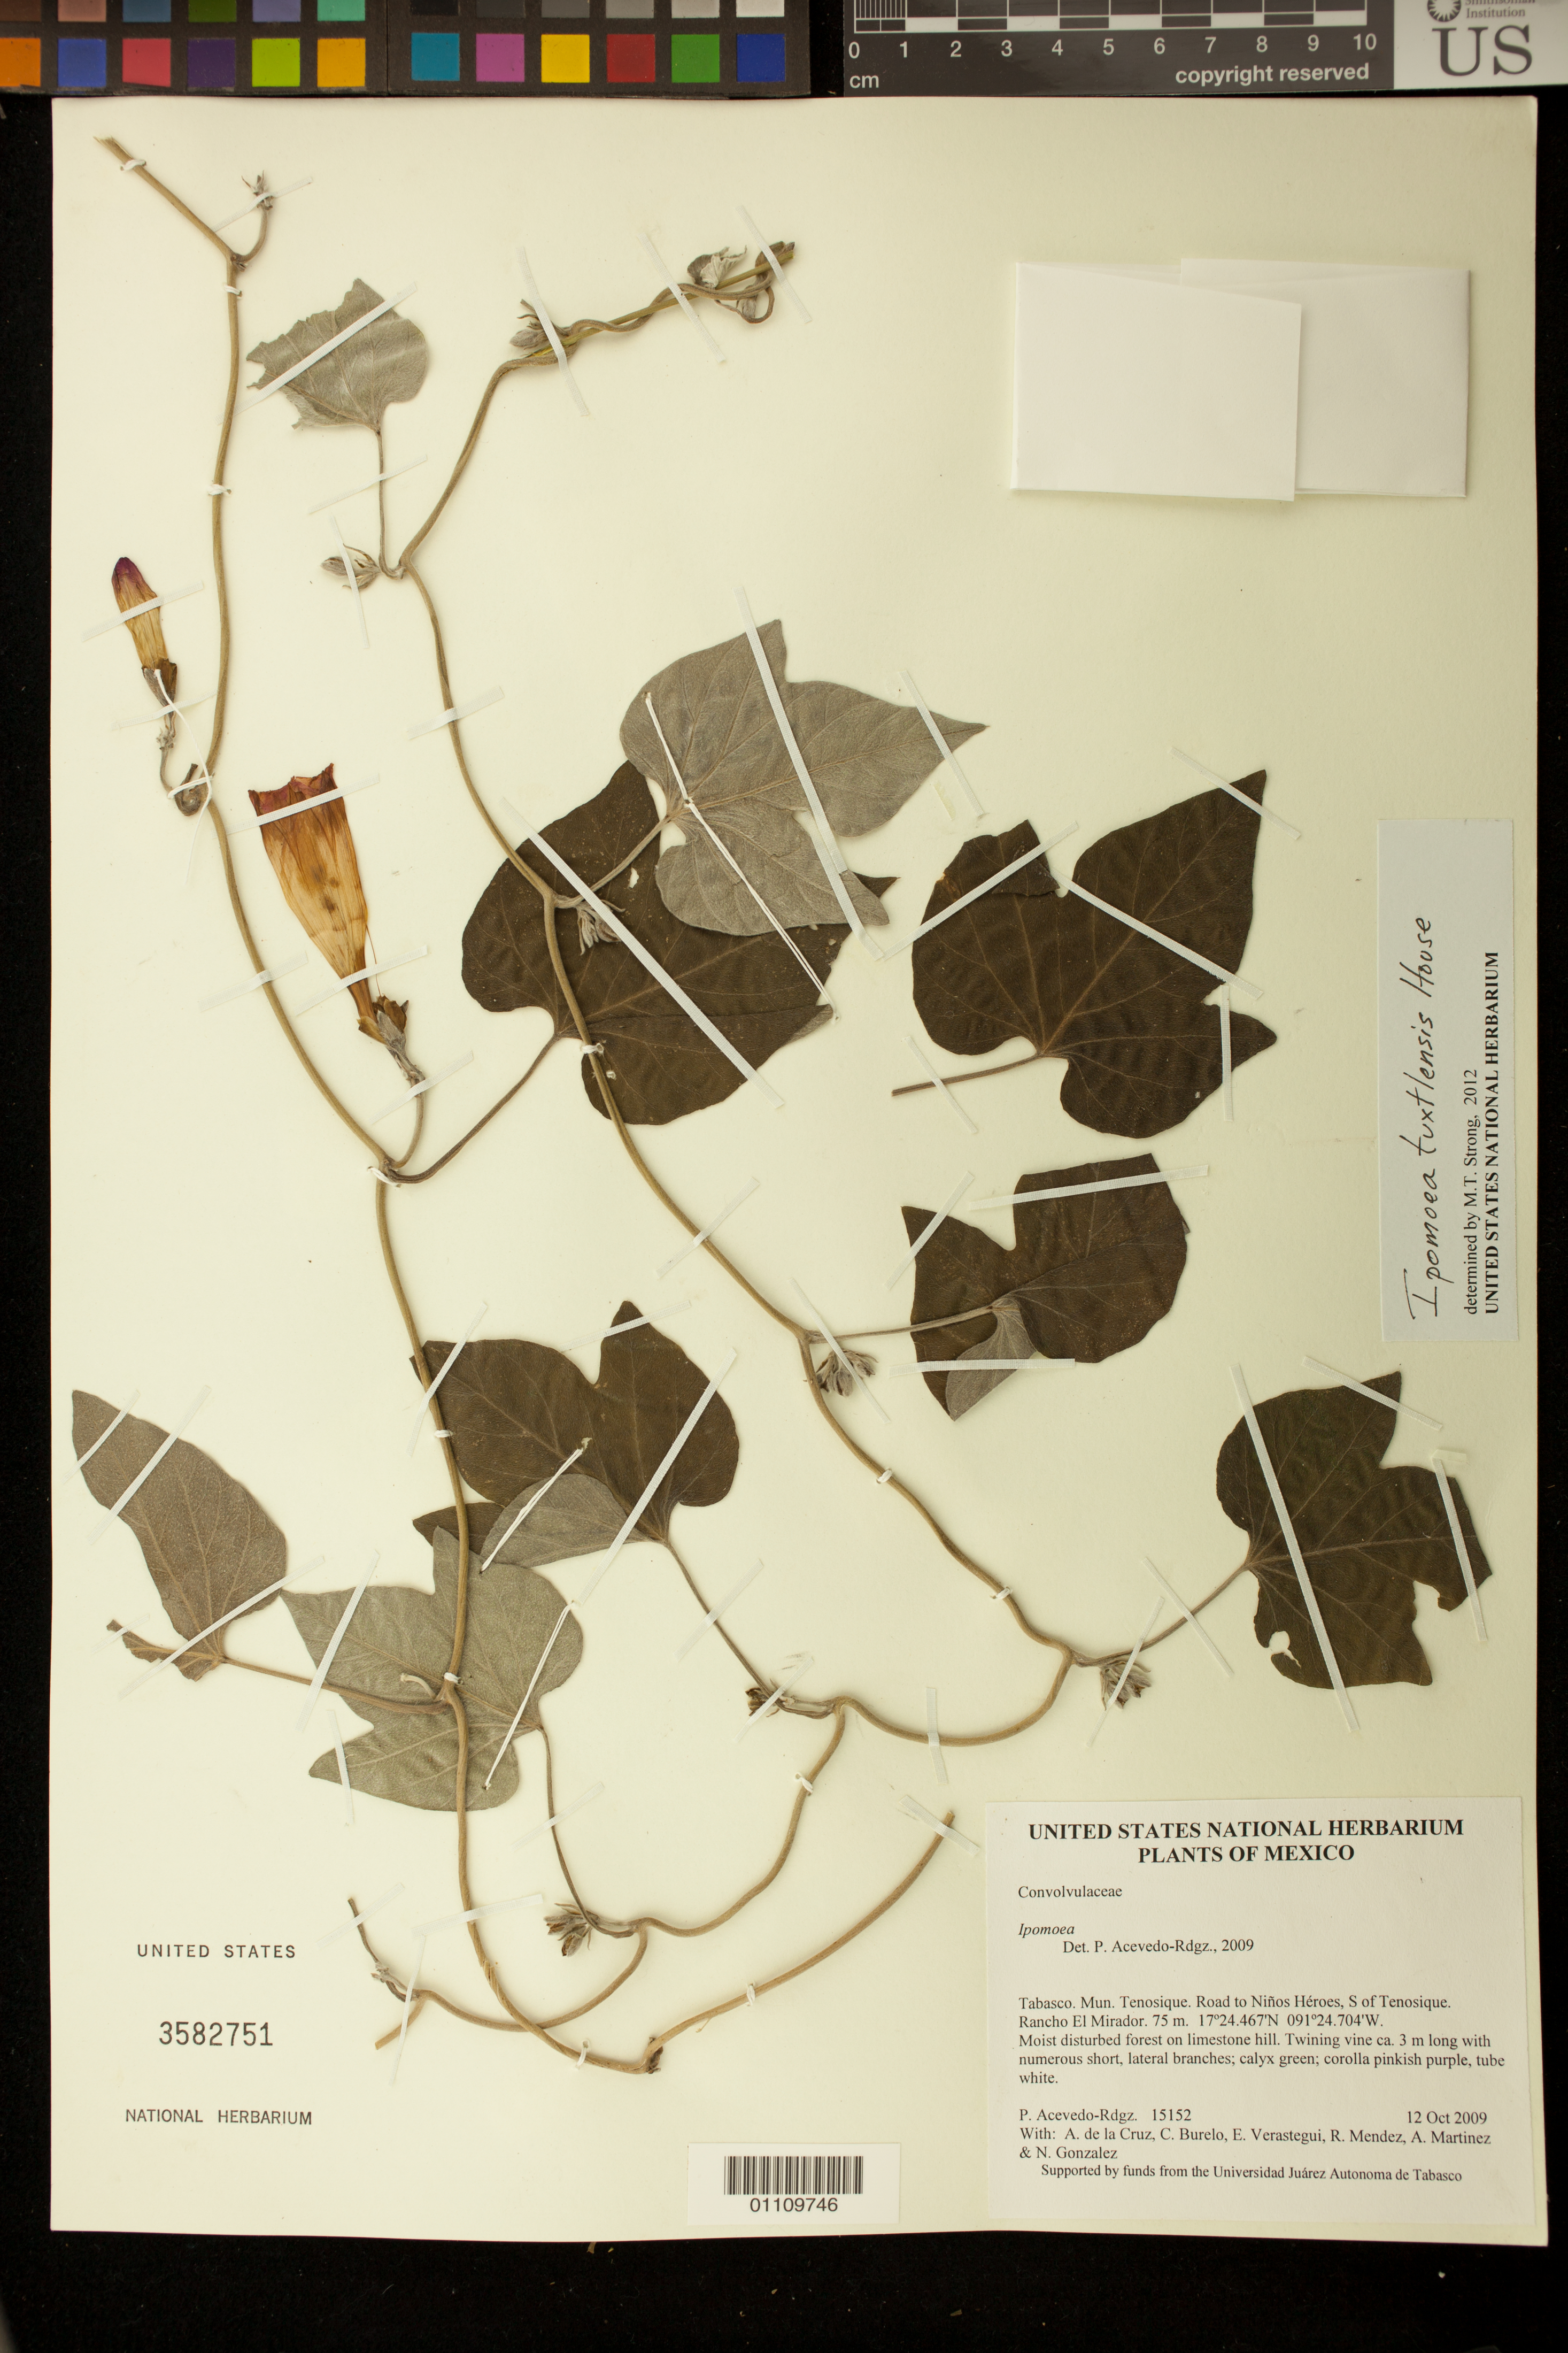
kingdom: Plantae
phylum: Tracheophyta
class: Magnoliopsida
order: Solanales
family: Convolvulaceae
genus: Ipomoea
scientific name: Ipomoea tuxtlensis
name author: House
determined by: Strong, M. T., (US), Smithsonian Institution - National Museum of Natural History (UNITED STATES)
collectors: P. Acevedo-Rodr., A. de la Cruz, C. Burelo, E. Verastegui, R. Mendez & A. Martinez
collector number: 15152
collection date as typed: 12 Oct 2009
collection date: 2009-10-12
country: Mexico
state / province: Tabasco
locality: Mun. Tenosique. Road to Niños Héroes, S of Tenosique. Rancho El Mirador.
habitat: Moist disturbed forest on limestone hill.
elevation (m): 75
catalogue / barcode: US 3582751